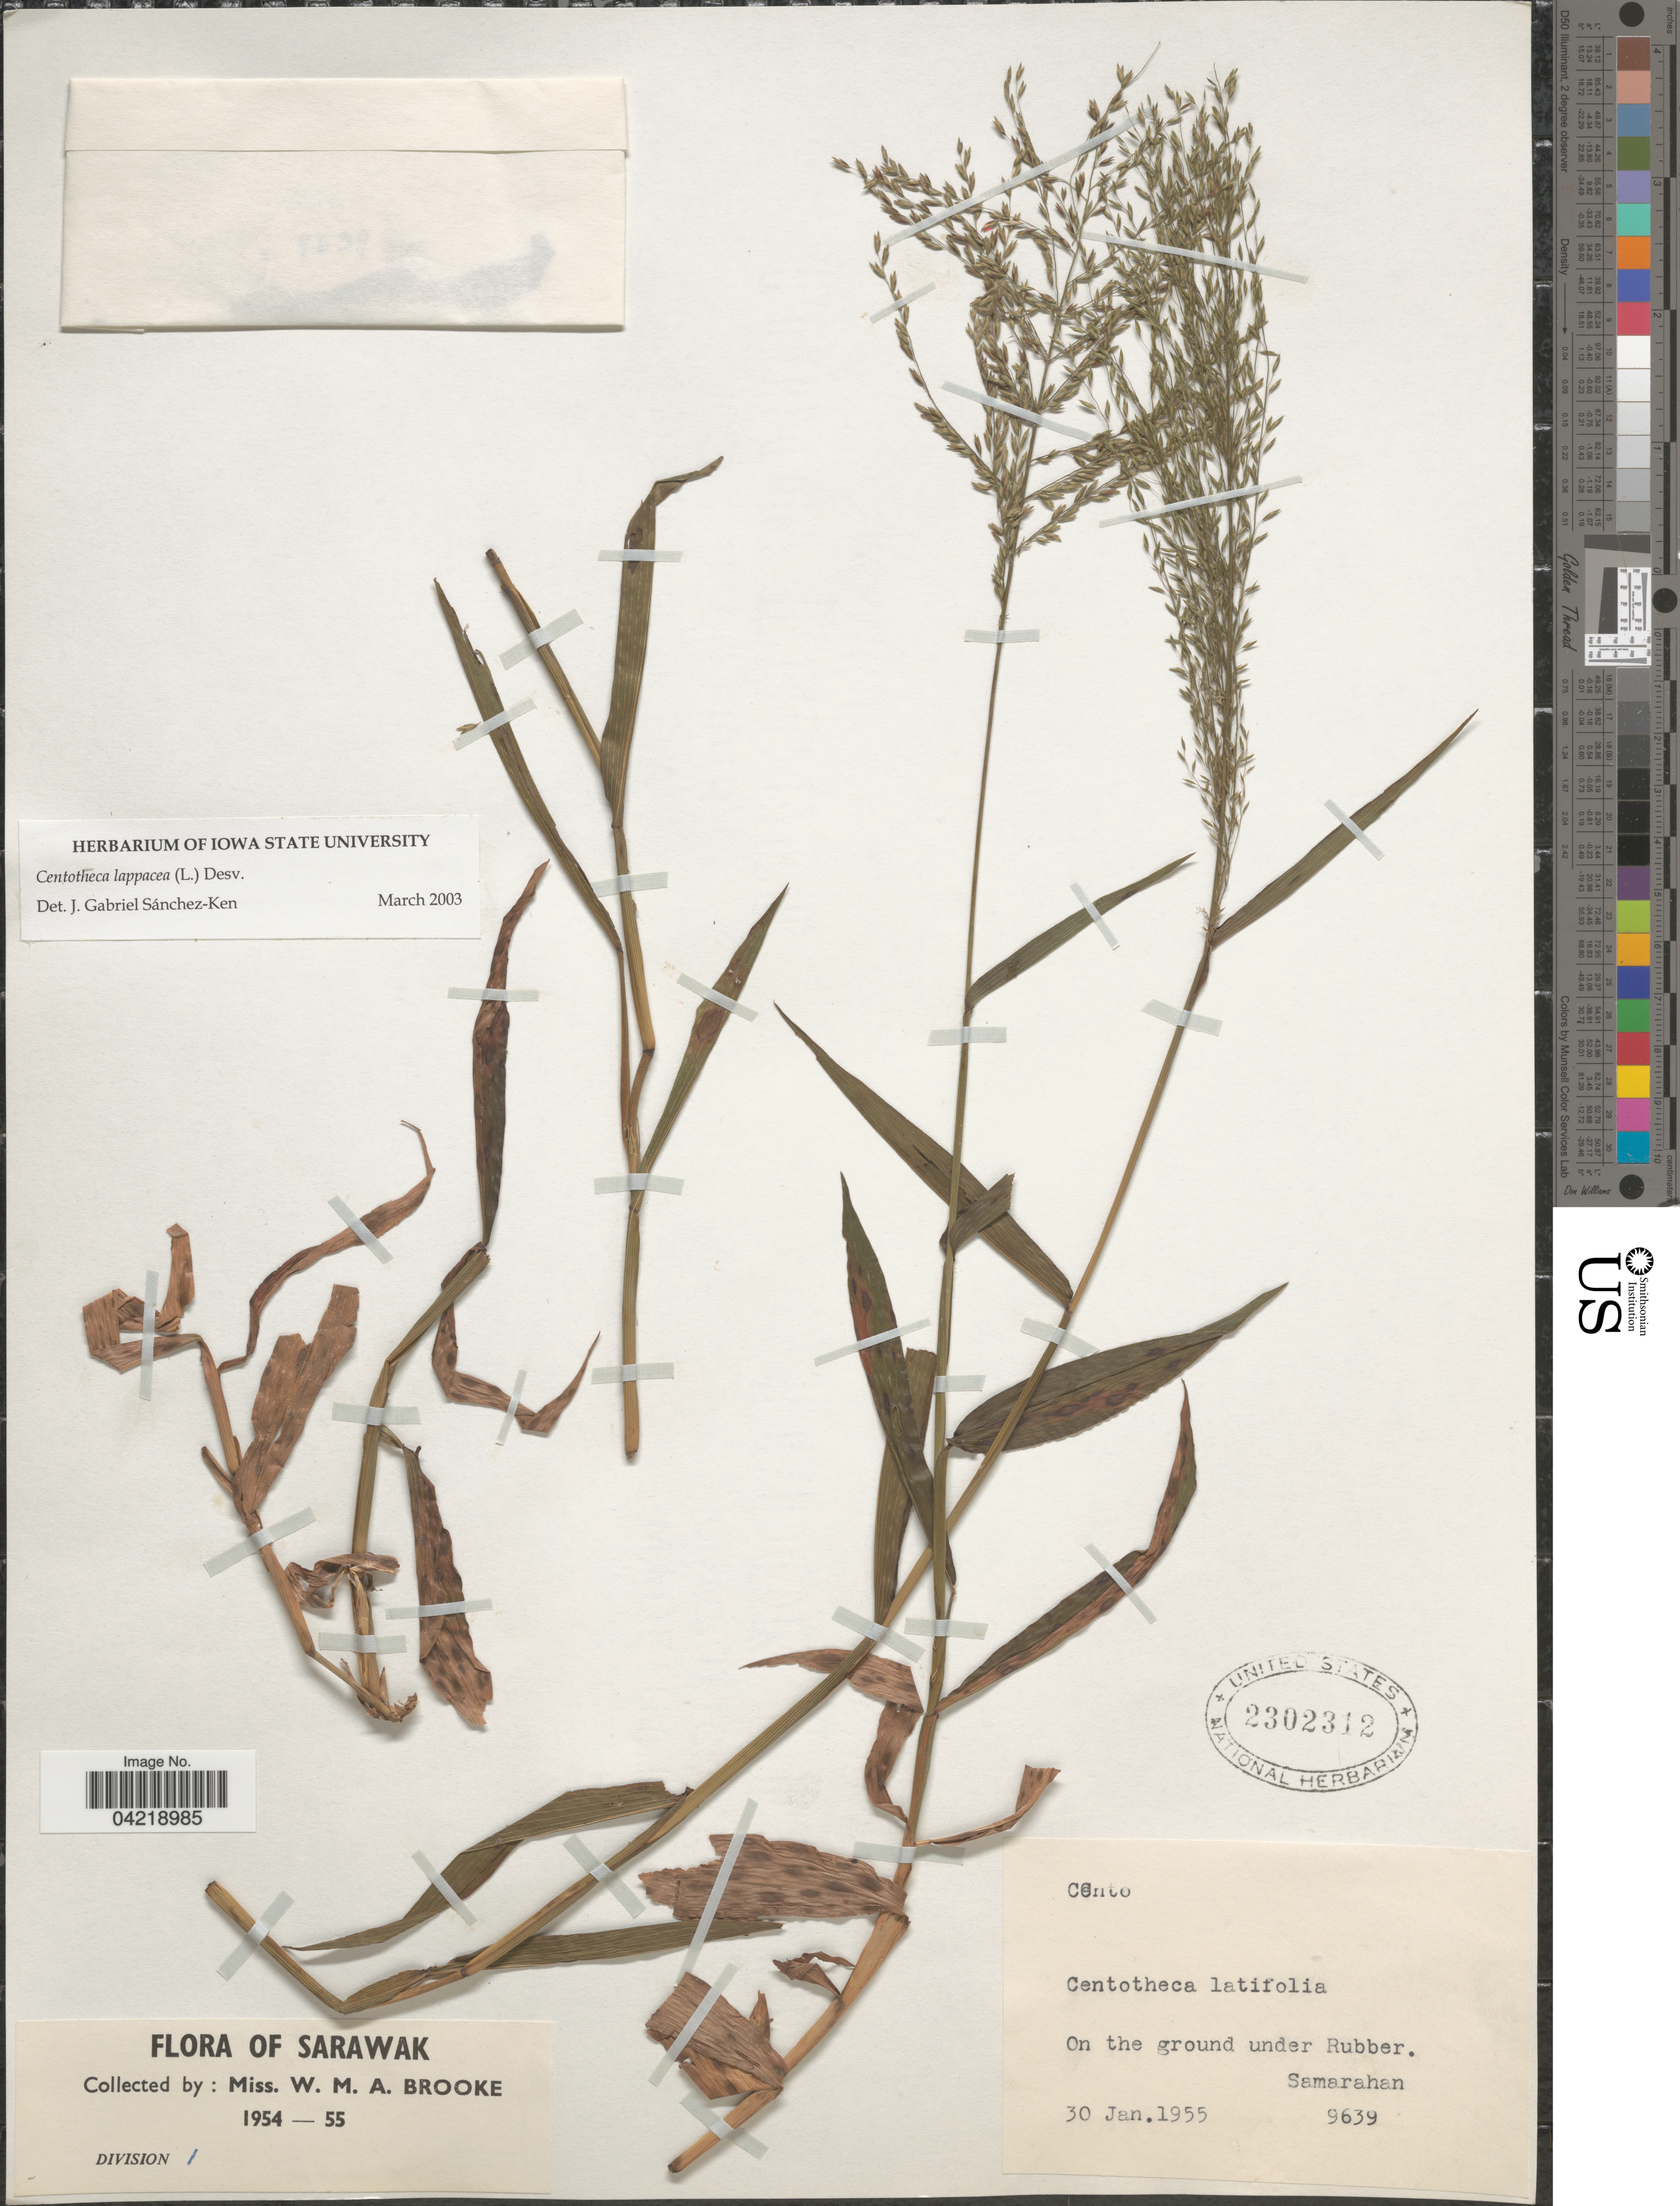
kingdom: Plantae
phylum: Tracheophyta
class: Liliopsida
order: Poales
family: Poaceae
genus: Centotheca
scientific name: Centotheca lappacea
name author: (L.) Desv.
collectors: W. Brooke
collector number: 9639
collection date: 1955-01-30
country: Malaysia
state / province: Sarawak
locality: Division [unsure placement]. On the ground under Rubber. Samarahan.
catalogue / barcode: US 2302312